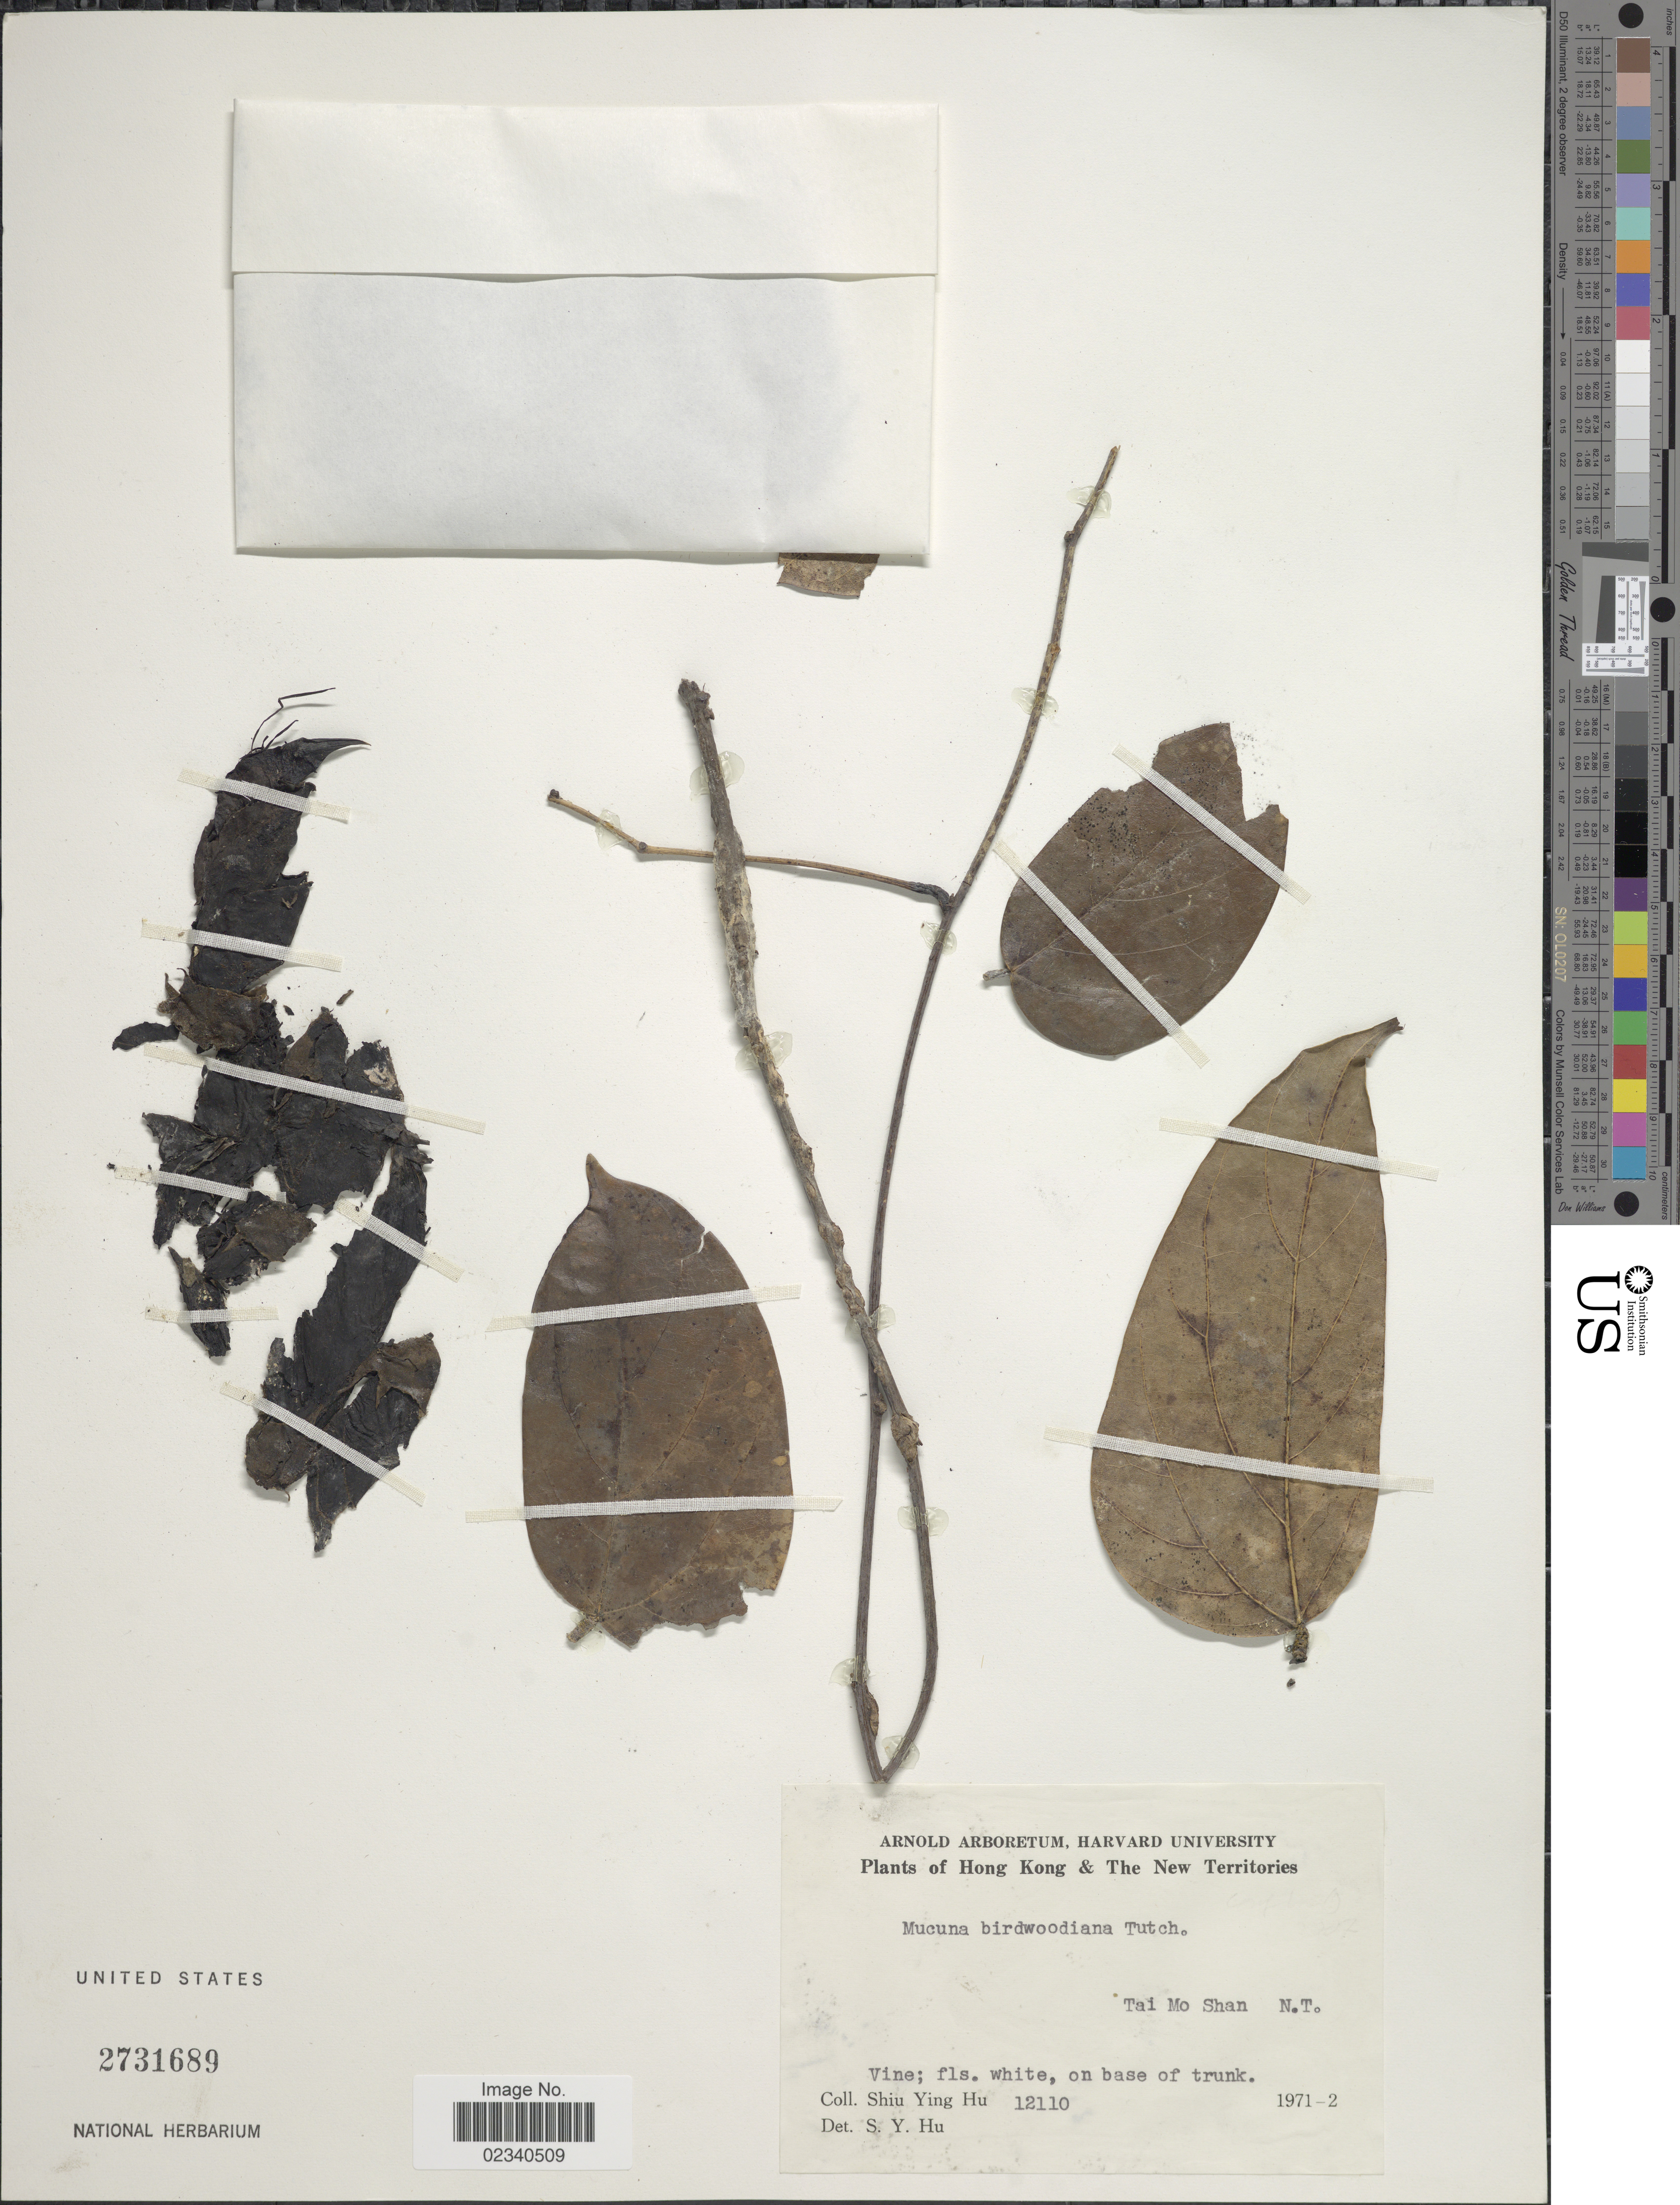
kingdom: Plantae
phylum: Tracheophyta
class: Magnoliopsida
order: Fabales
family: Fabaceae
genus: Mucuna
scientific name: Mucuna birdwoodiana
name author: Tutcher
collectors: S. Y. Hu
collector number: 12110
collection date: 1971/1972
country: China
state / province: Hong Kong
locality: The New Territories. Tai Mo Shan, N. T.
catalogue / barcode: US 2731689